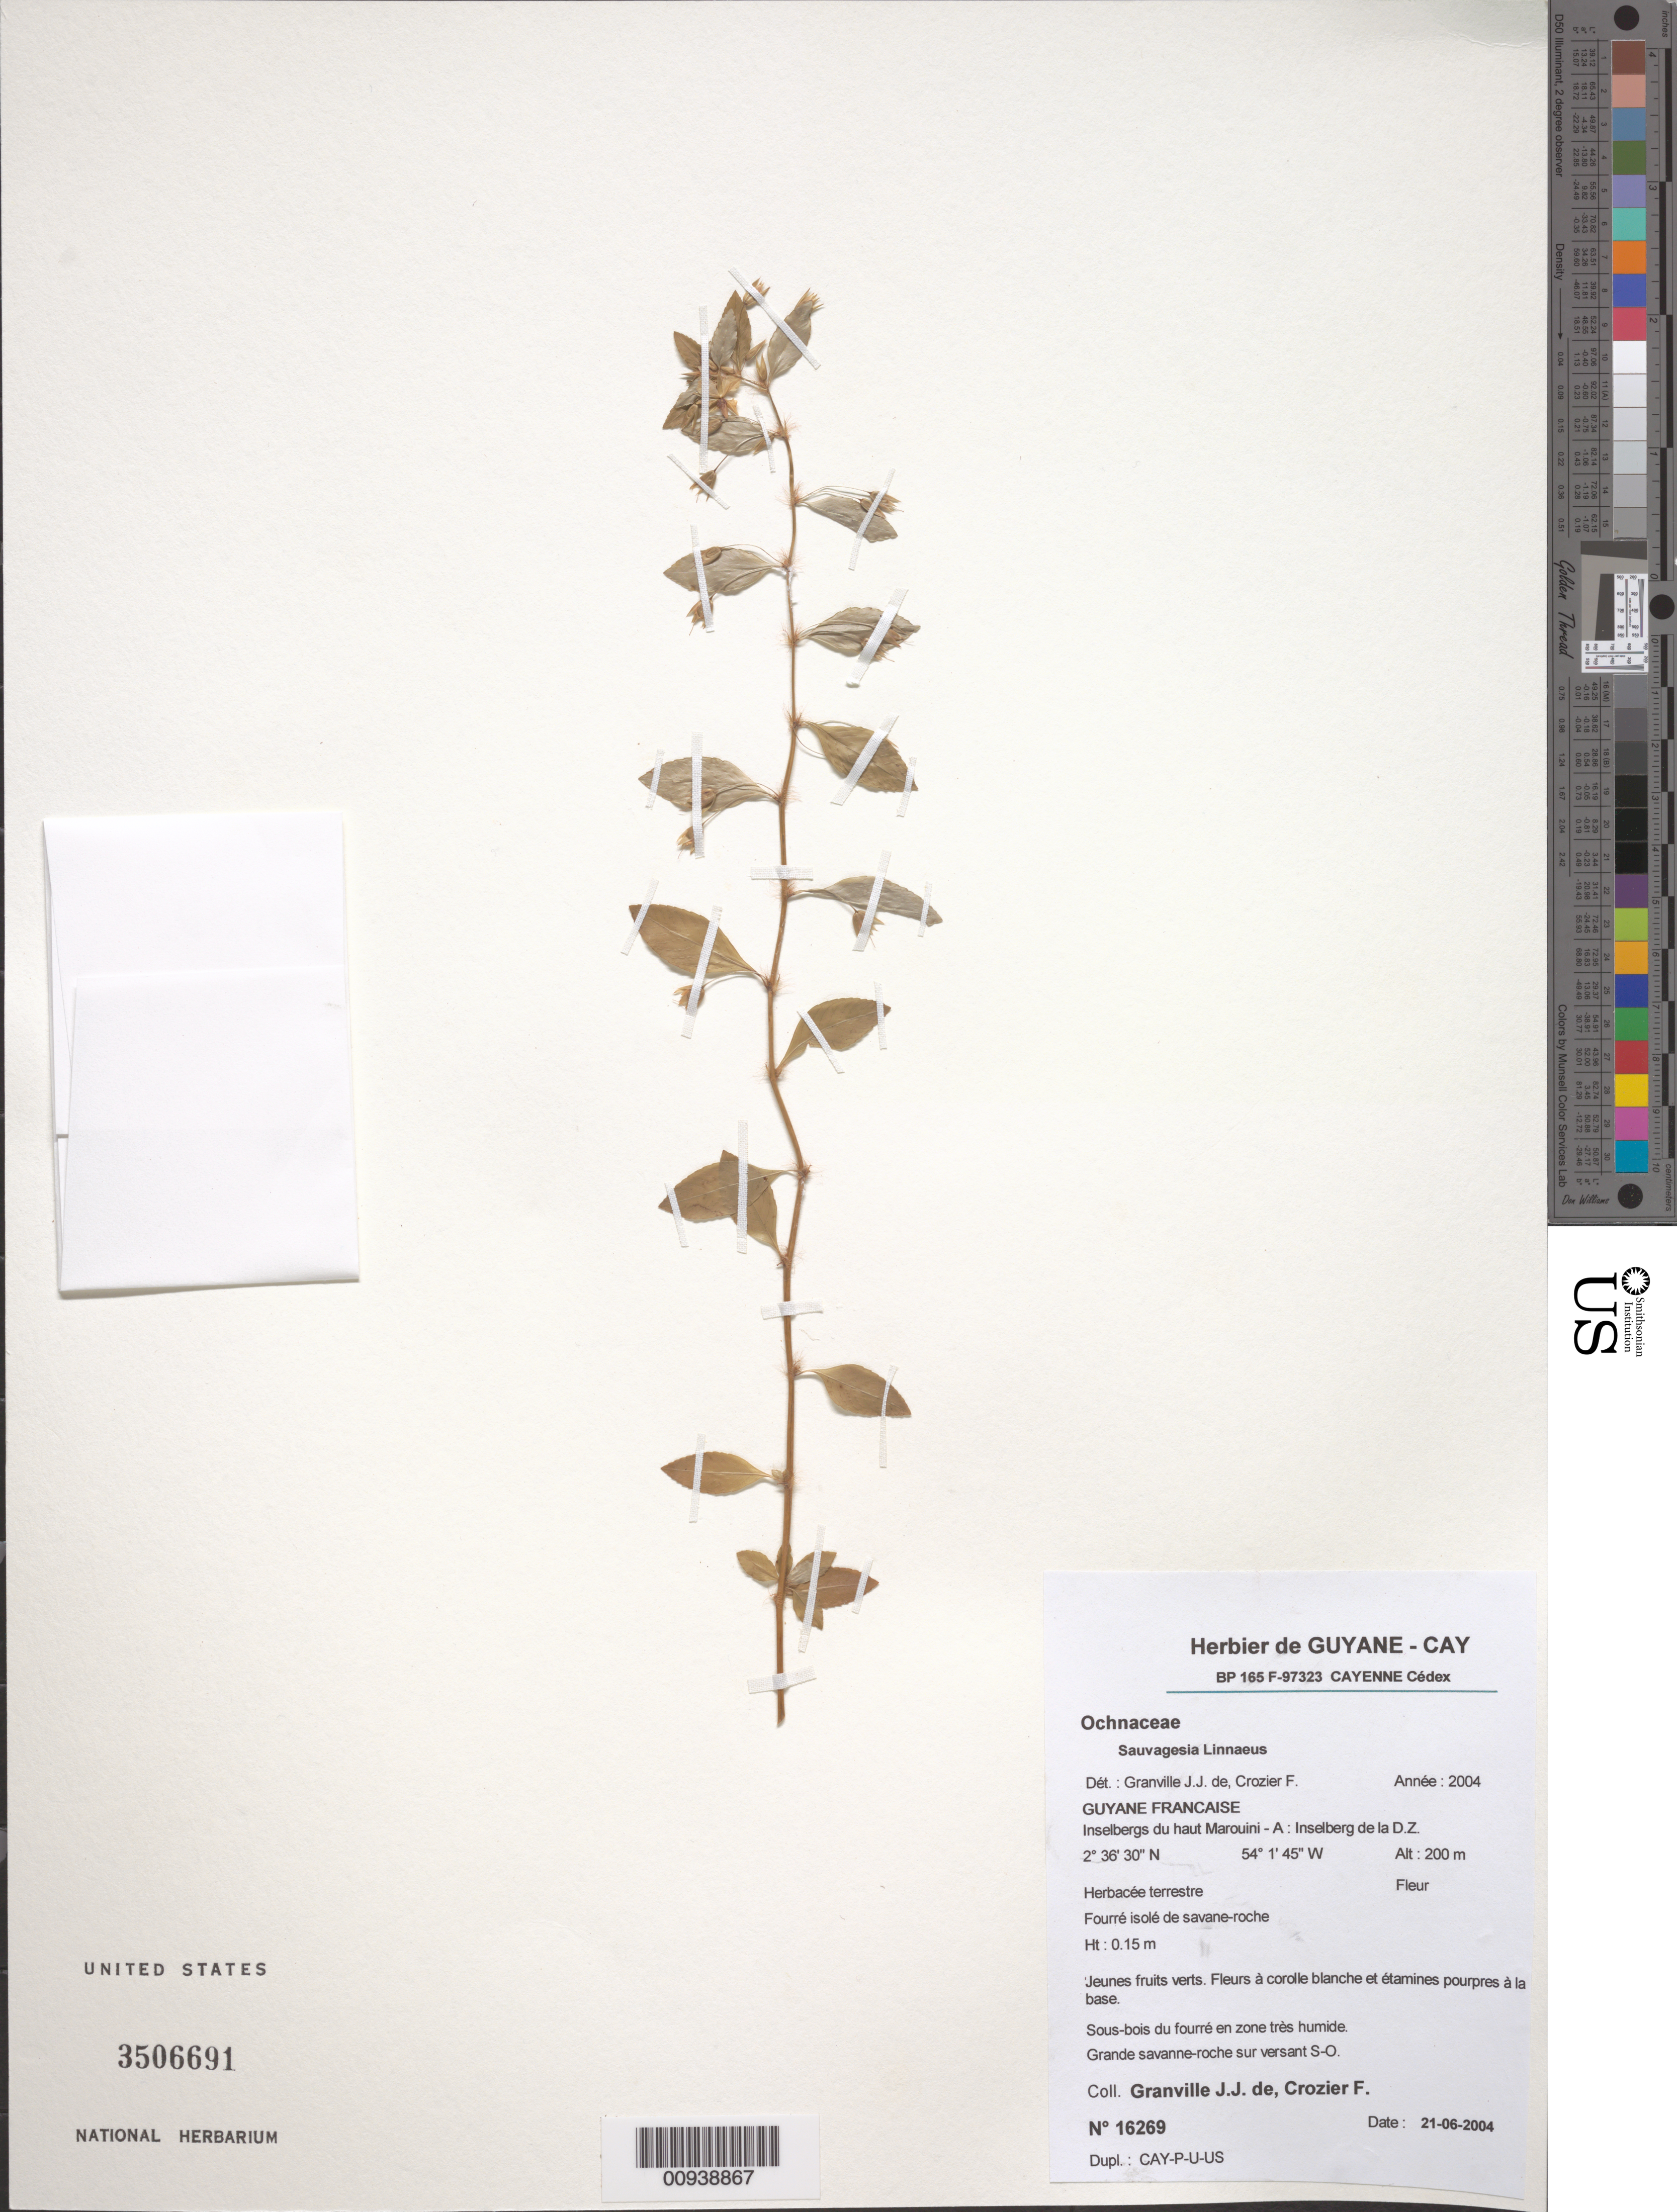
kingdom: Plantae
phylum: Tracheophyta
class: Magnoliopsida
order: Malpighiales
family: Ochnaceae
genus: Sauvagesia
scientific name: Sauvagesia sp.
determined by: Crozier, F.; Granville, J. J.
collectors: J.-J. de Granville & F. Crozier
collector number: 16269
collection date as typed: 21-Jun-04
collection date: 2004-06-21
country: French Guiana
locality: Haut Marouini-A; Inselberg de la D.Z.; grande savanne-roche sur versant S-O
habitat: Fourré isolé de savane-roche; sous-bois du fourré en zone très humide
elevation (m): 200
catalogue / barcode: US 3506691